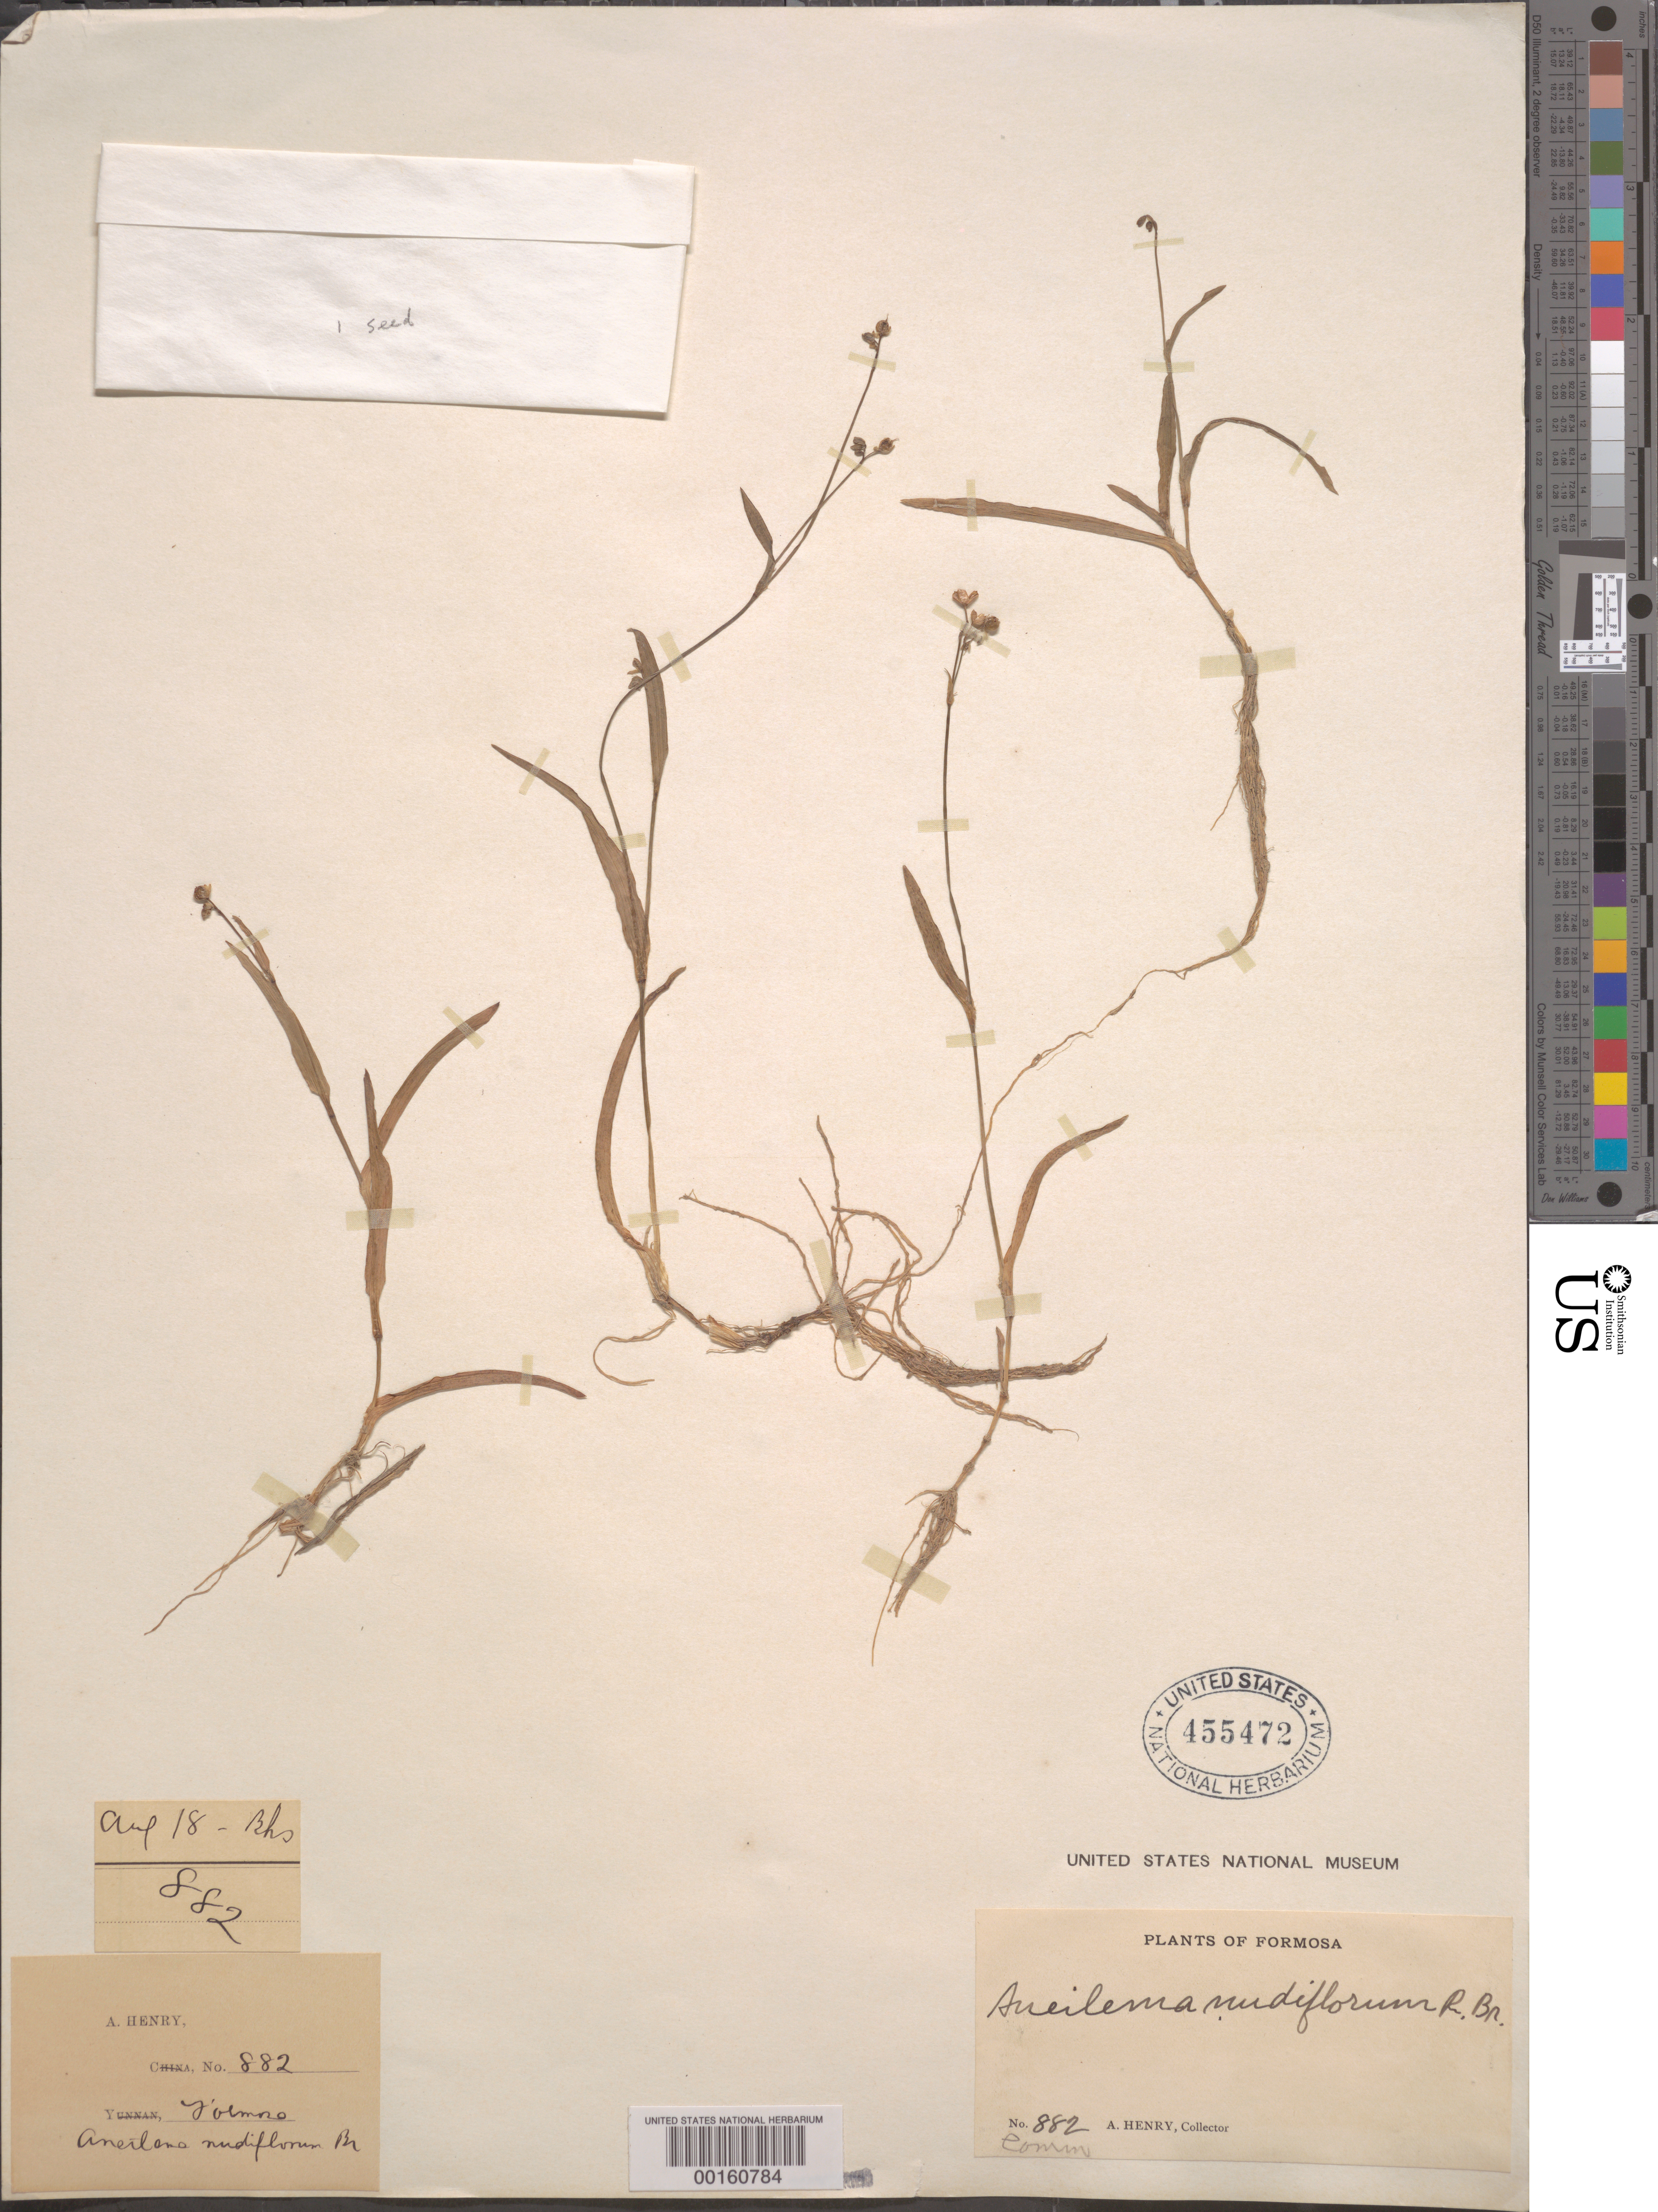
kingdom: Plantae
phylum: Tracheophyta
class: Liliopsida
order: Commelinales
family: Commelinaceae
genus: Murdannia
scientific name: Murdannia nudiflora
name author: (L.) Brenan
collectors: A. Henry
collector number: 882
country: Taiwan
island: Taiwan [Formosa]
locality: S. Cape. Schmuser.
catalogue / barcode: US 455472